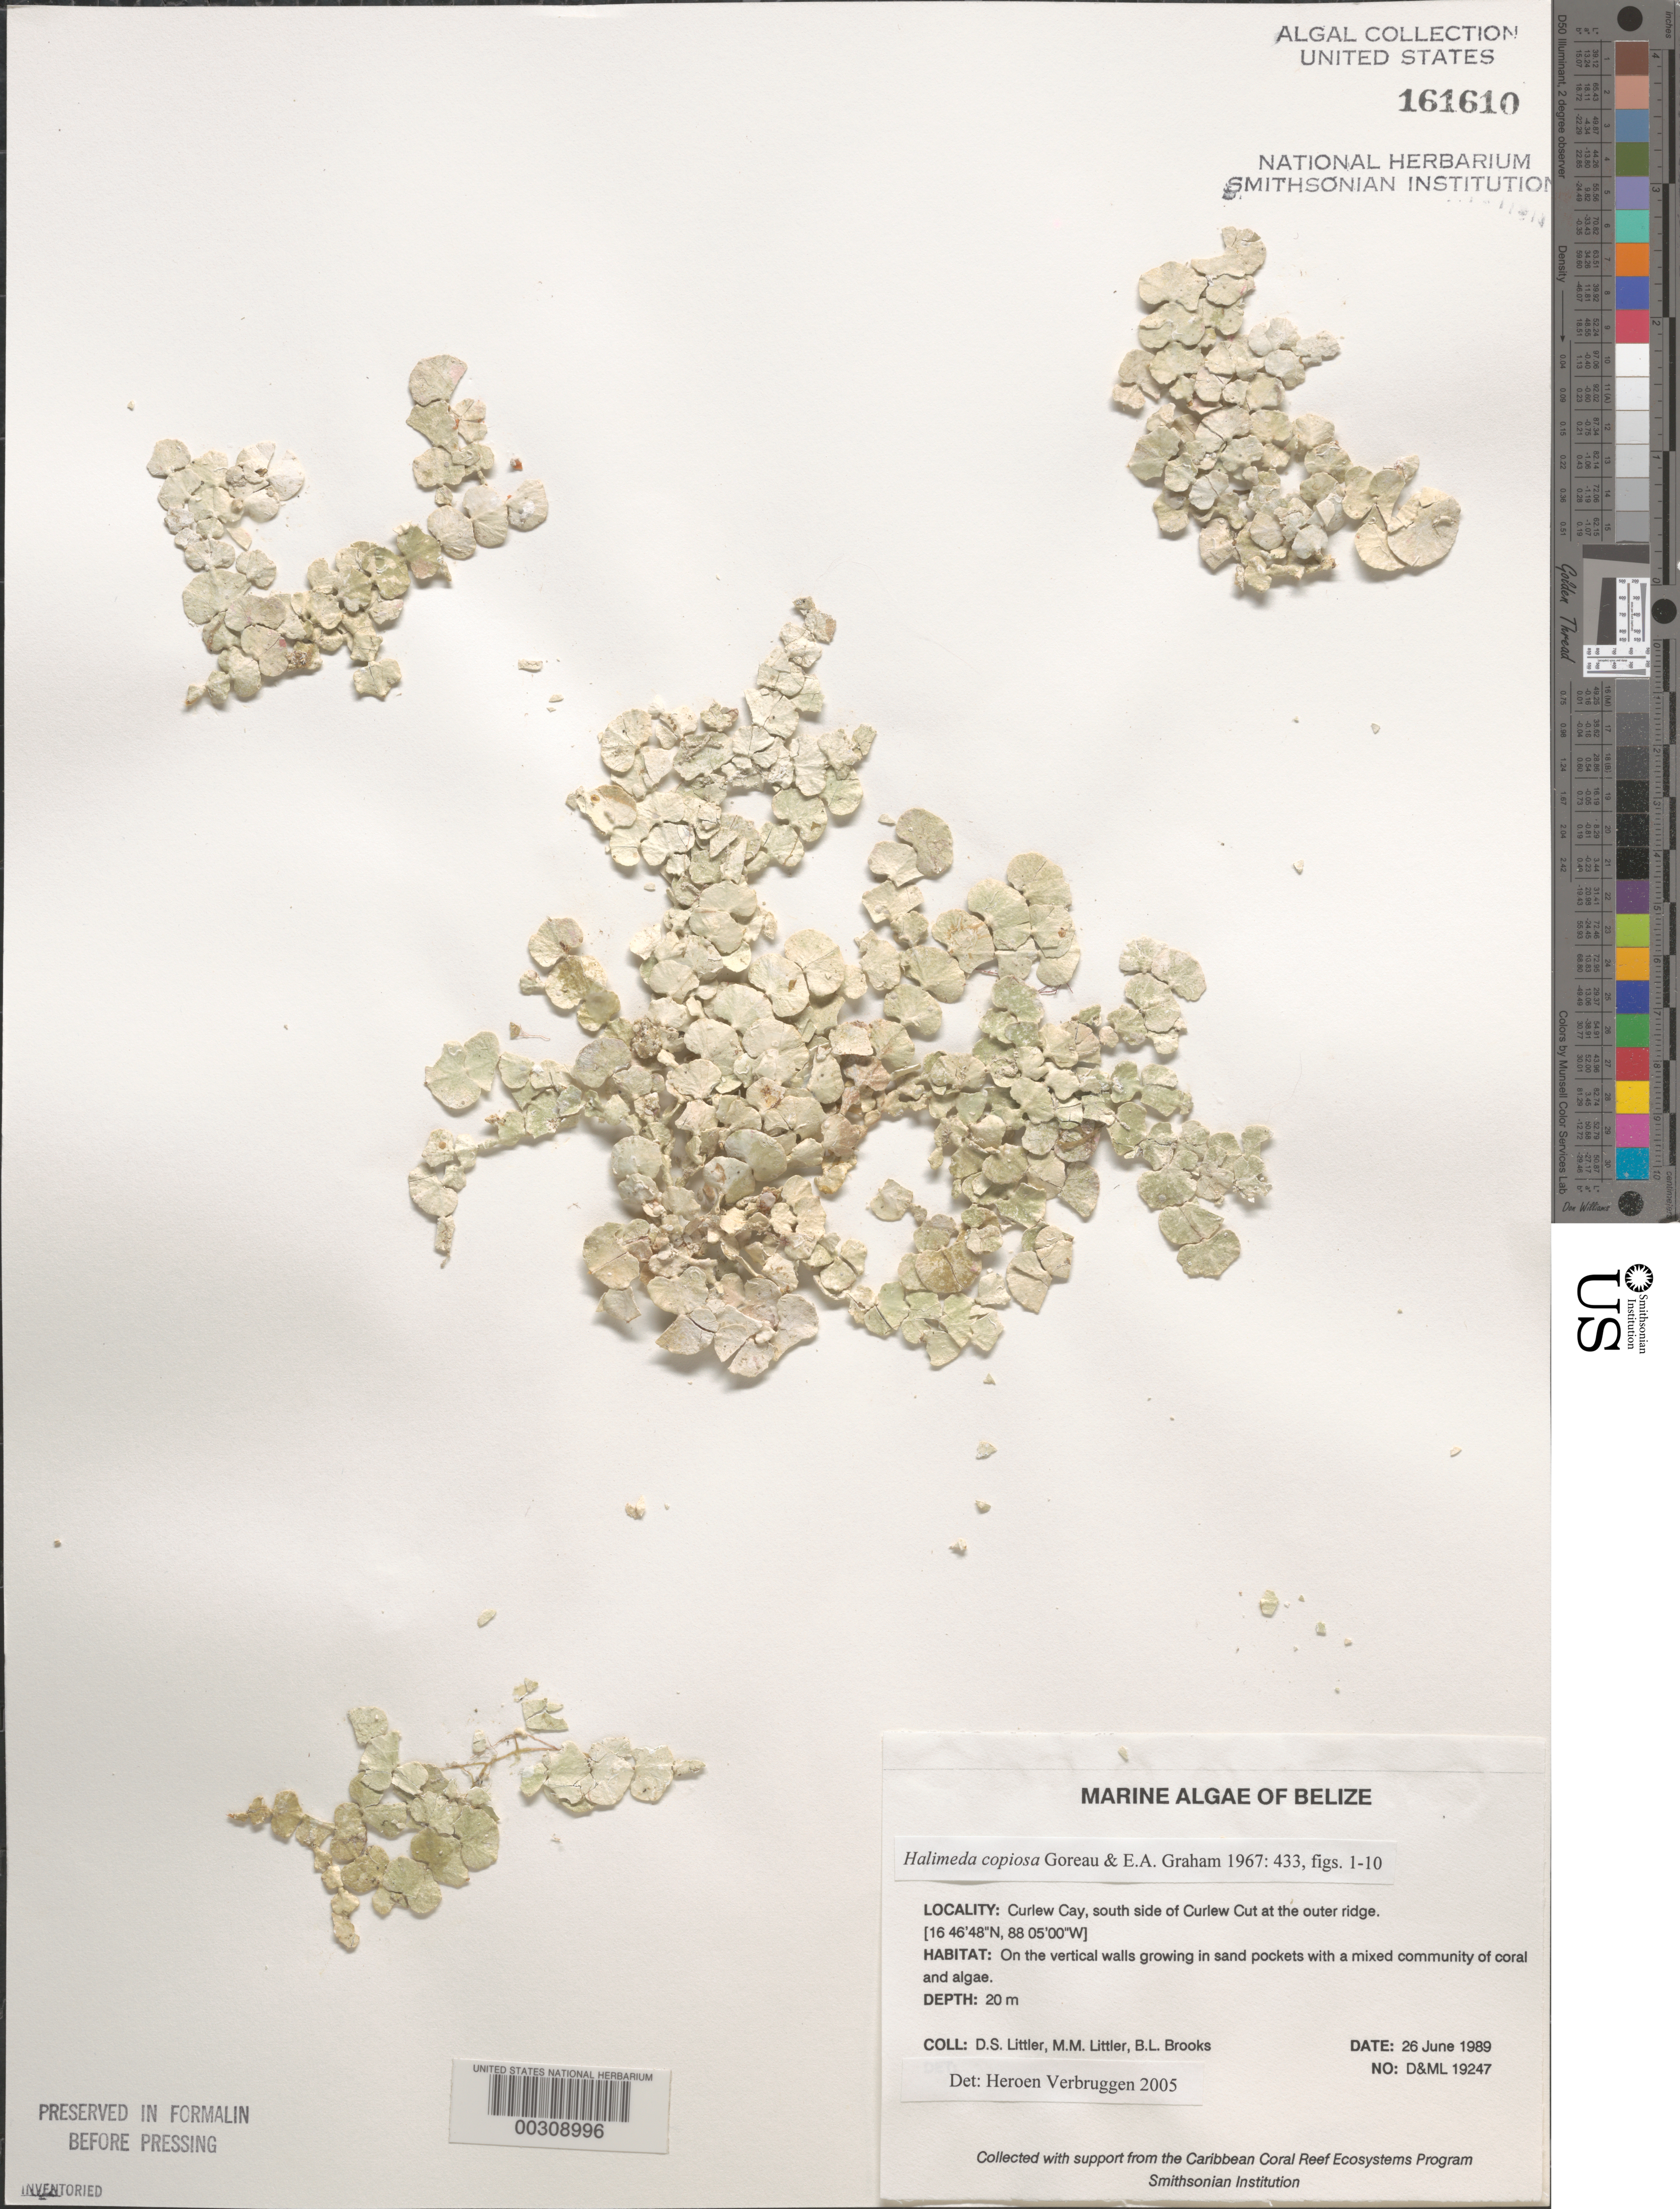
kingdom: Plantae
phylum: Chlorophyta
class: Ulvophyceae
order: Bryopsidales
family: Halimedaceae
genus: Halimeda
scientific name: Halimeda copiosa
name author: Goreau & E.A. Graham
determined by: Verbruggen, H.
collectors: D. S. Littler, M. M. Littler & B. Brooks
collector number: D&ML 19247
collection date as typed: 26 Jun 1989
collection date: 1989-06-26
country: Belize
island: Curlew Cay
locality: Curlew Cut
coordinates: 16 46' 48" N, 88 05' 00" w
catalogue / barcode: US 161610